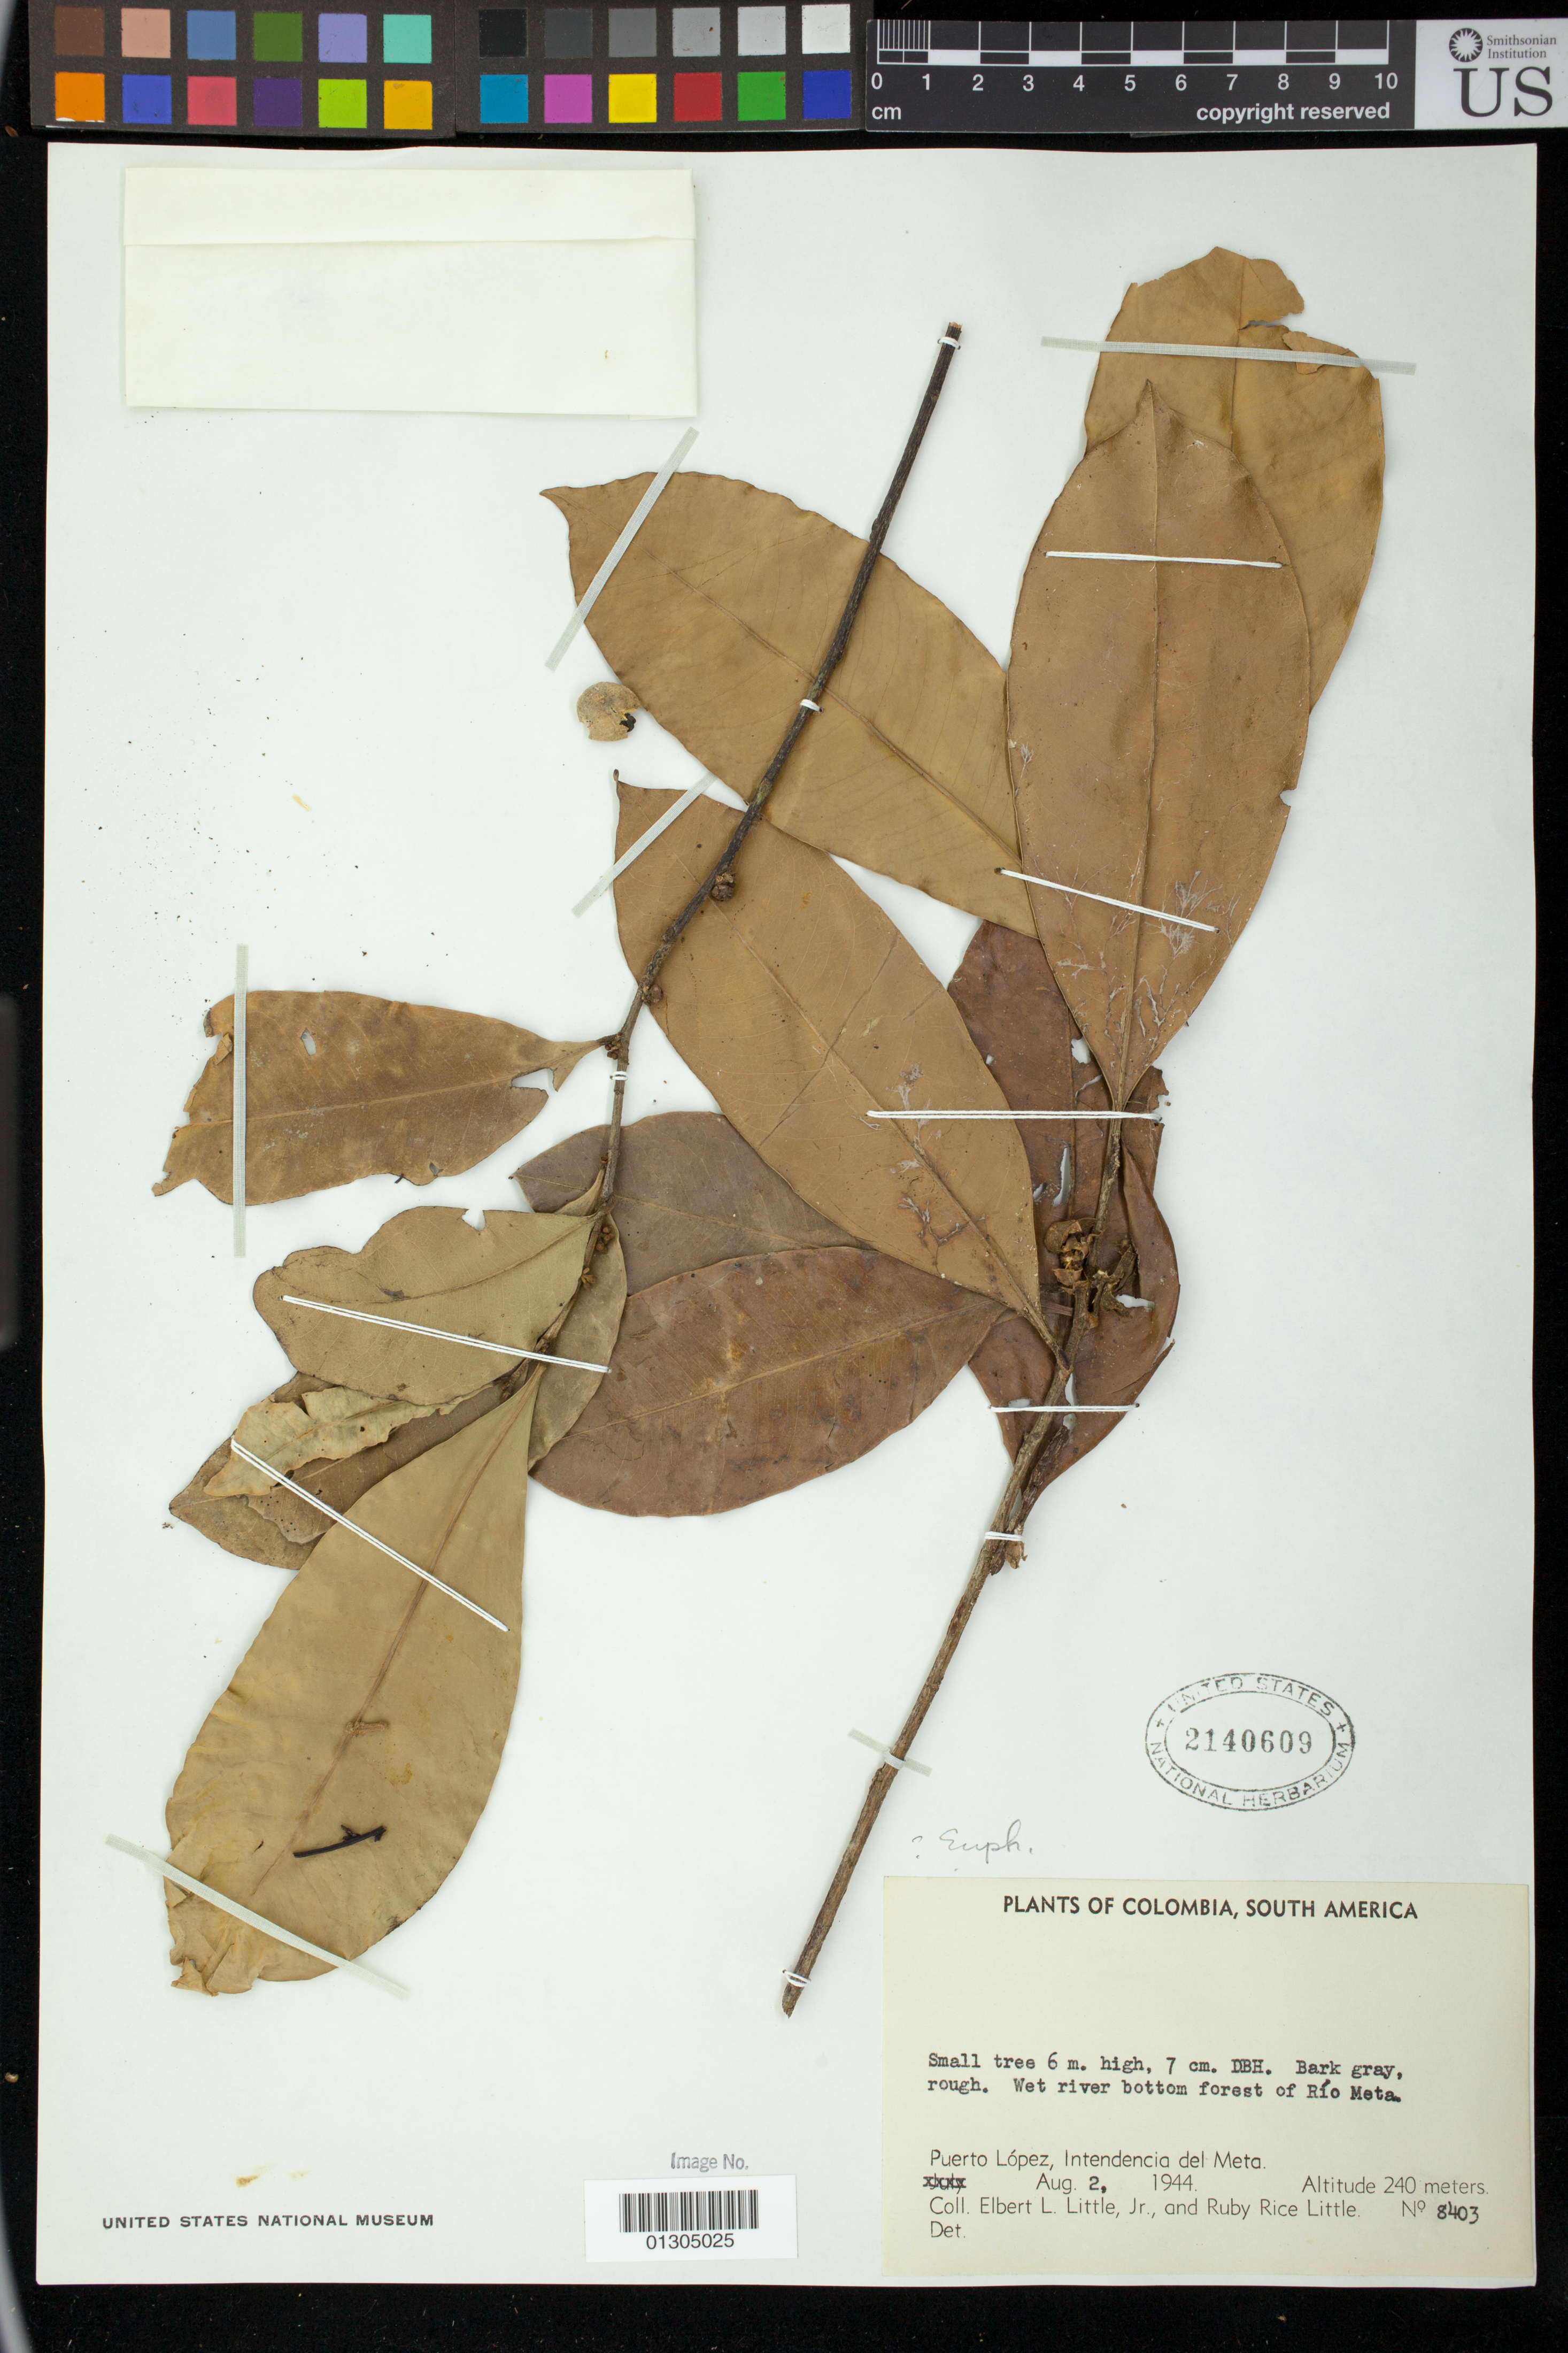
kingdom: Plantae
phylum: Tracheophyta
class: Magnoliopsida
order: Malpighiales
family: Phyllanthaceae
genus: Tacarcuna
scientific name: Tacarcuna sp.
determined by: Londoño-Echeverri, Y.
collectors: E. L. Little & R. R. Little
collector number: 8403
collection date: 1944-08-02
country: Colombia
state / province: Meta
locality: Rio Meta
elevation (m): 240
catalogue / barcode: US 2140609